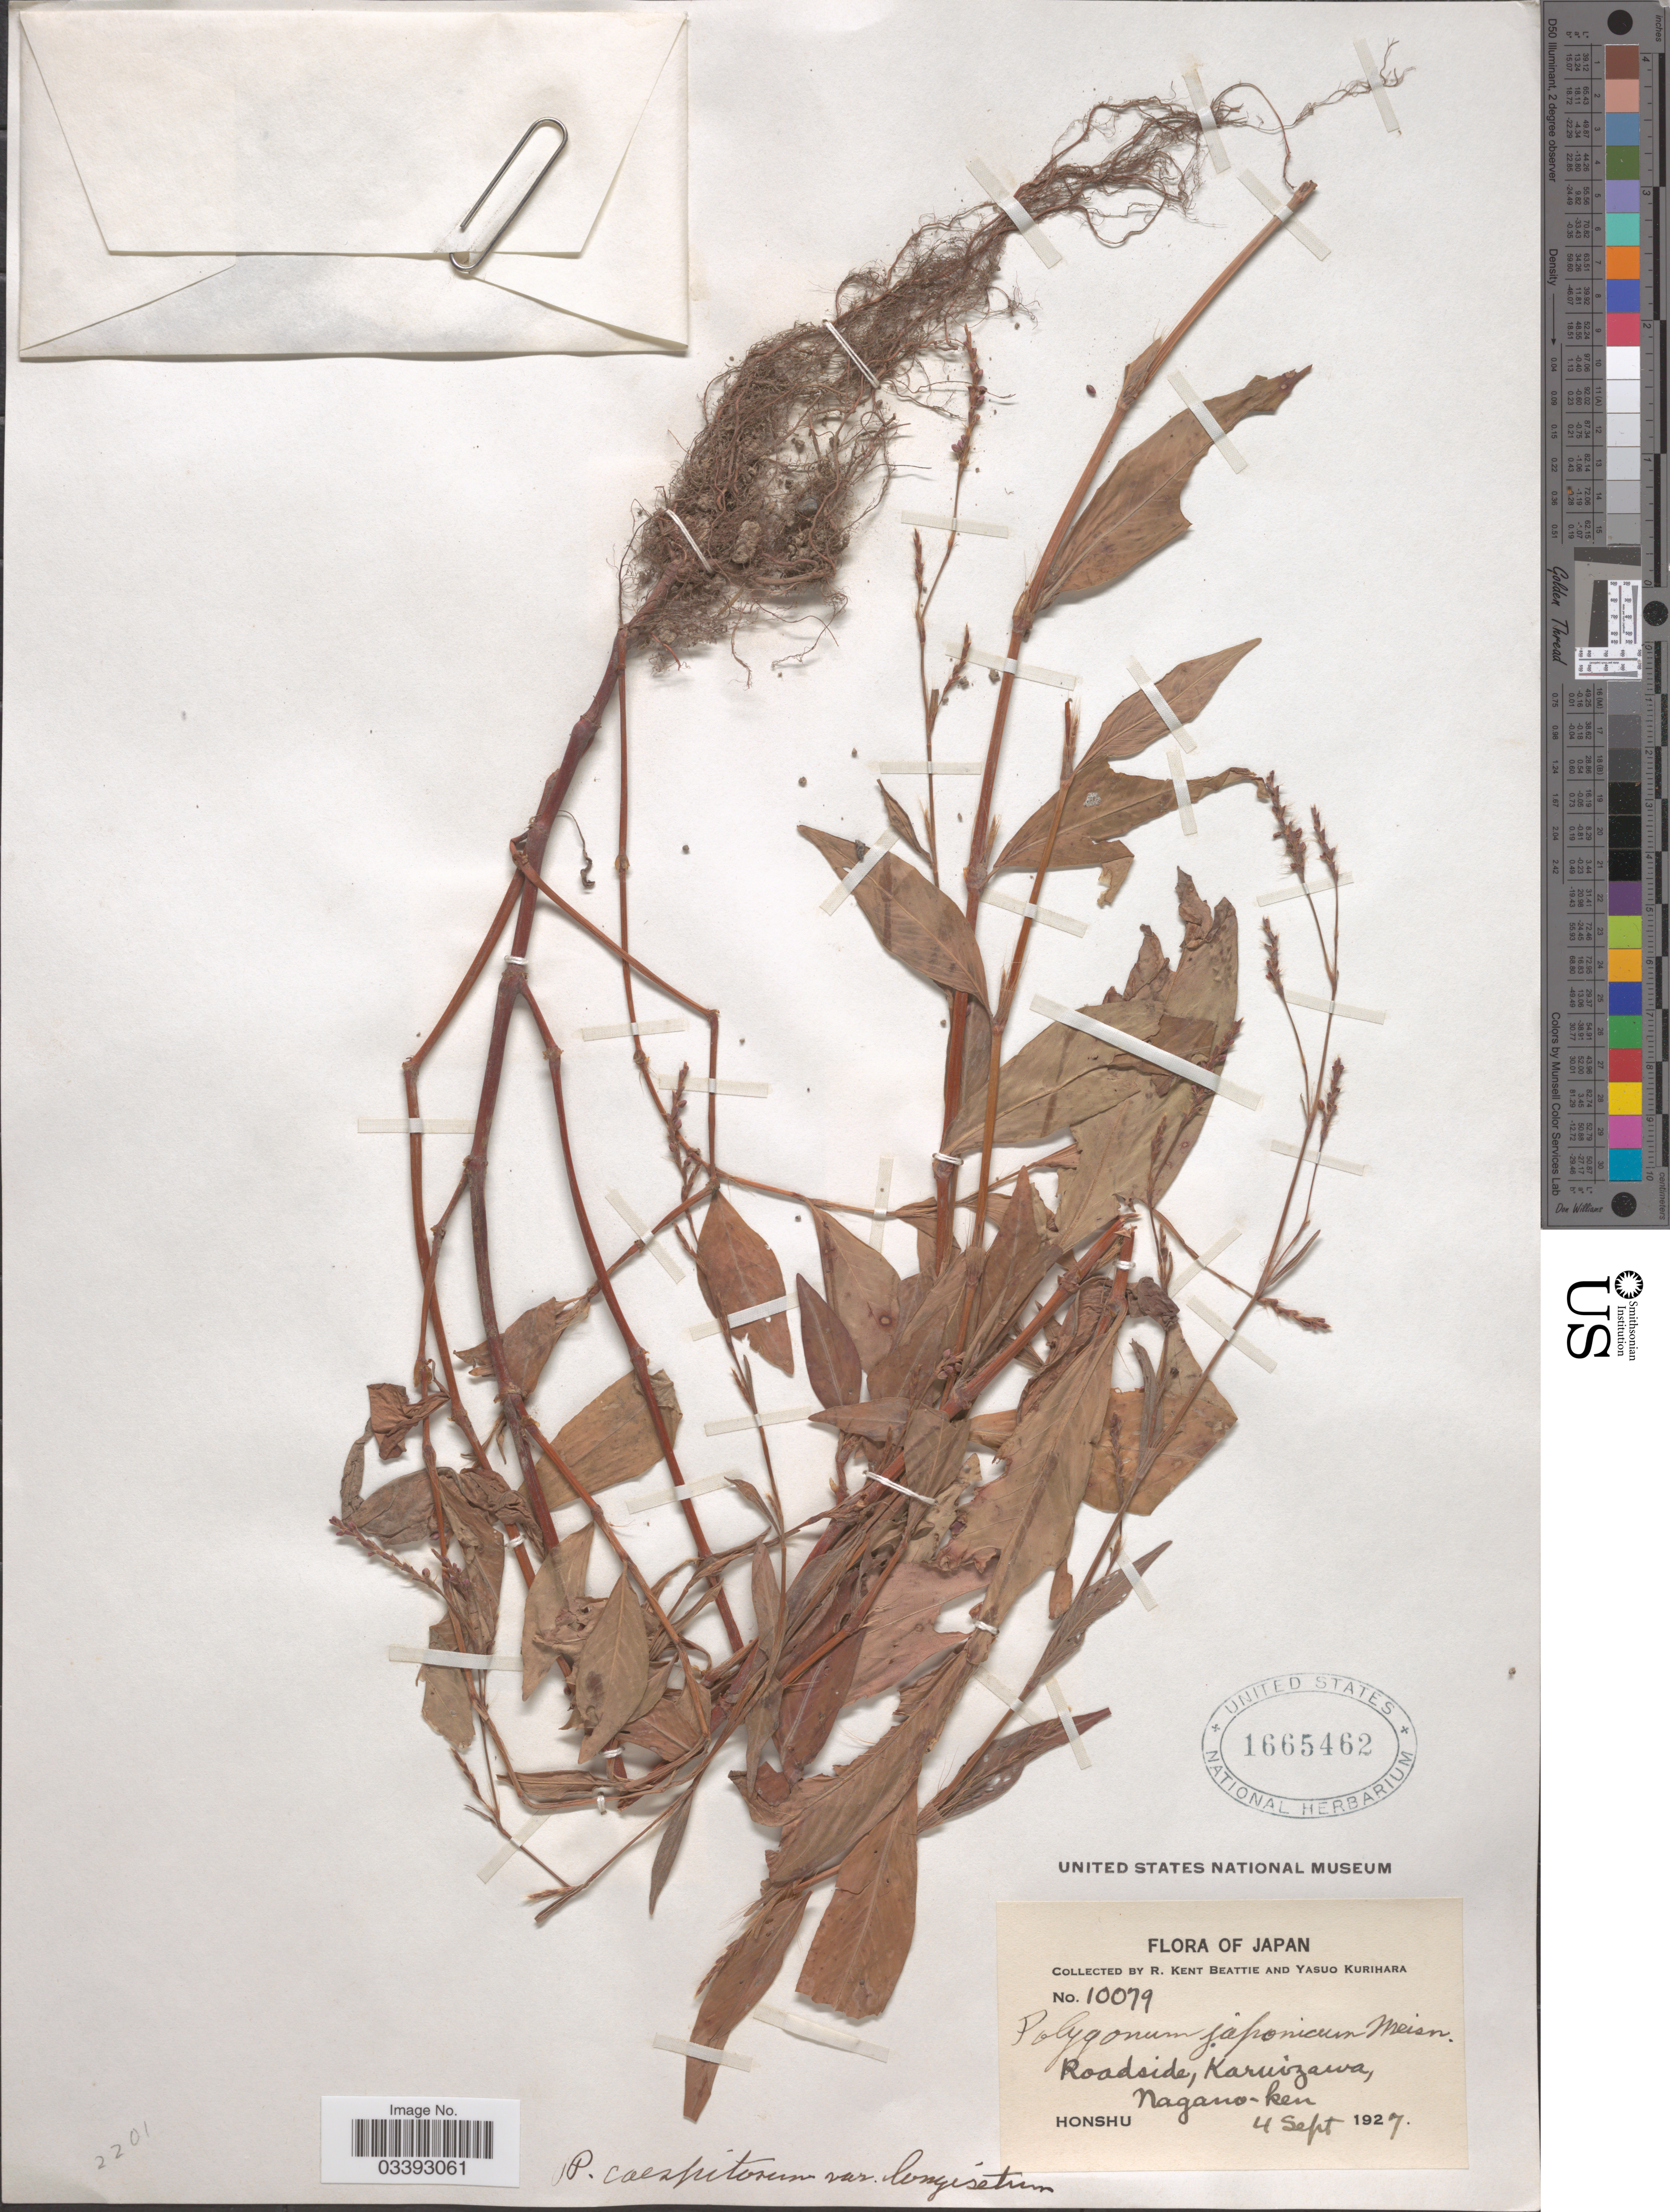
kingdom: Plantae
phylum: Tracheophyta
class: Magnoliopsida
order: Caryophyllales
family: Polygonaceae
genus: Polygonum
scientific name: Polygonum japonicum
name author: Meisn.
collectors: R. K. Beattie & Y. Kurihara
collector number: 10079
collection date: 1927-09-04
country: Japan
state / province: Nagano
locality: Roadside, Karuizawa, Nagano-ken. Honshu.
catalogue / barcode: US 1665462